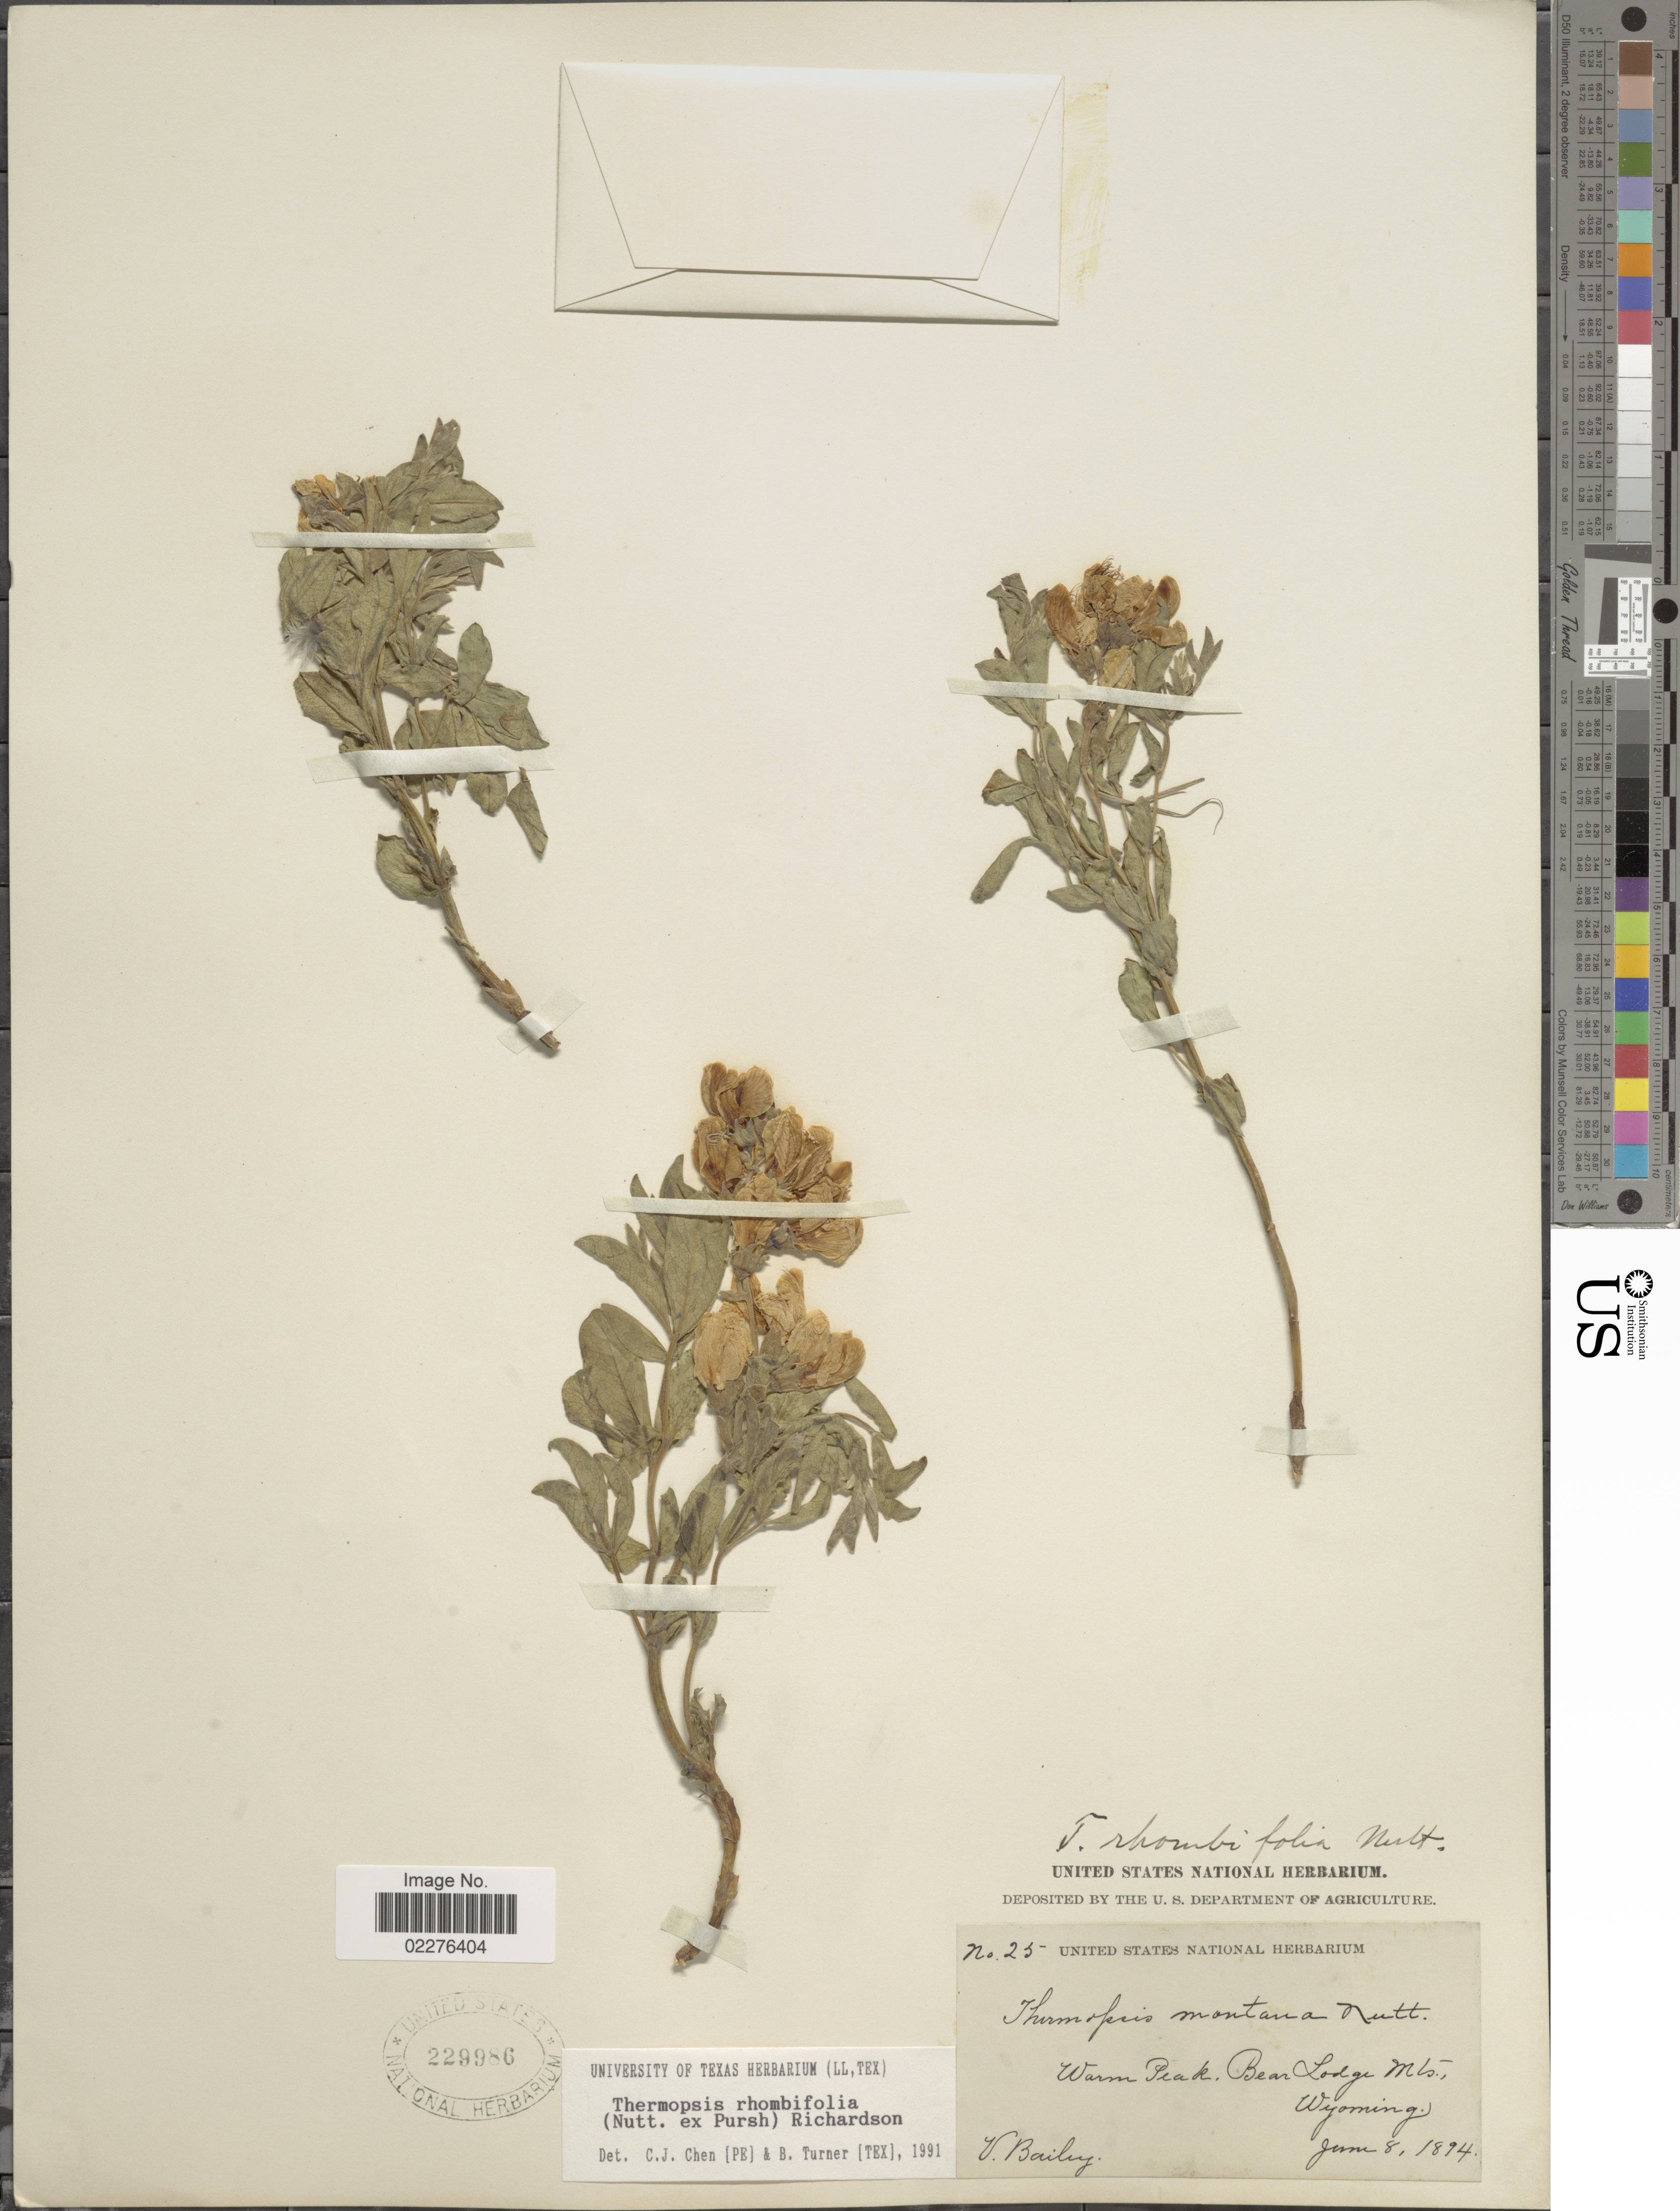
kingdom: Plantae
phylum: Tracheophyta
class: Magnoliopsida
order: Fabales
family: Fabaceae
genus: Thermopsis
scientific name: Thermopsis rhombifolia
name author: Richardson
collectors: V. L. Bailey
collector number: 25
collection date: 1894-06-08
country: United States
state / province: Wyoming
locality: Warm Peak, Bear Lodge Mts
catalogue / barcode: US 229986